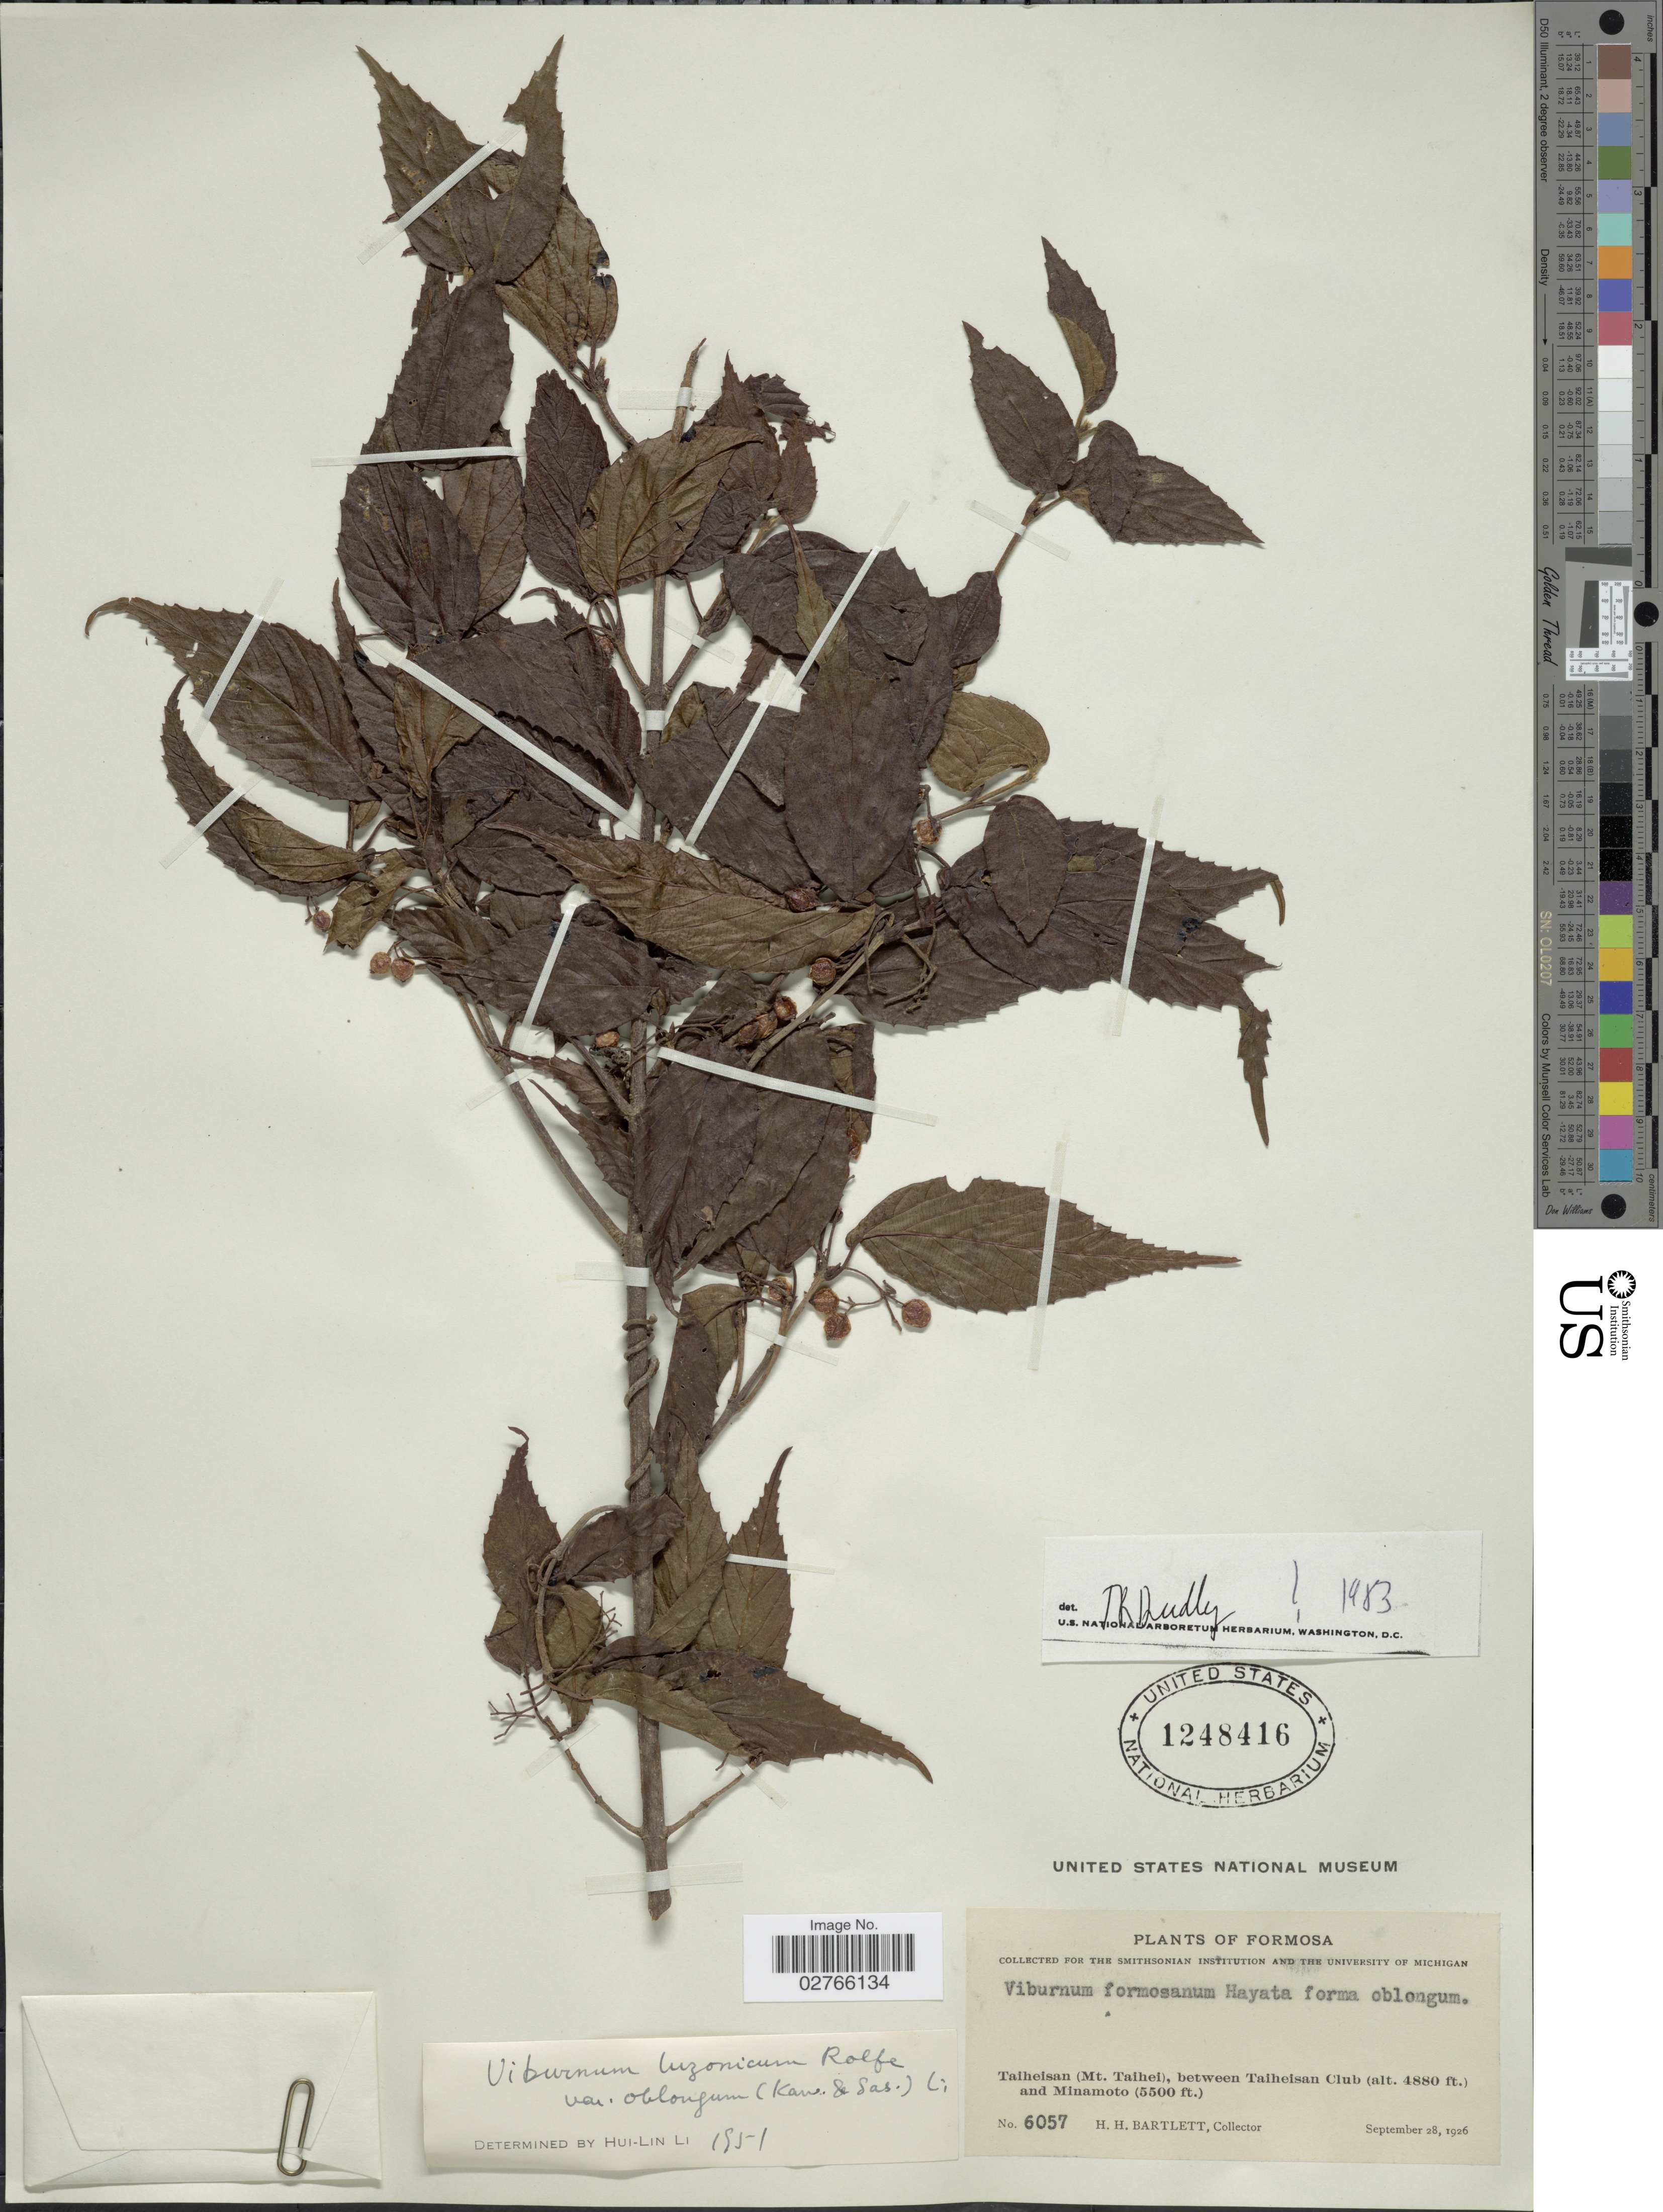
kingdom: Plantae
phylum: Tracheophyta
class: Magnoliopsida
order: Dipsacales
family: Viburnaceae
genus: Viburnum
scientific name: Viburnum formosanum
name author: (Hance) Hayata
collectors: H. H. Bartlett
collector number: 6057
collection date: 1926-09-28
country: Taiwan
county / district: Yilan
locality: Formosa, Taiheisan (Mt. Taihei), between Taiheisan Club and Minamoto.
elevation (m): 1487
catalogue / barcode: US 1248416